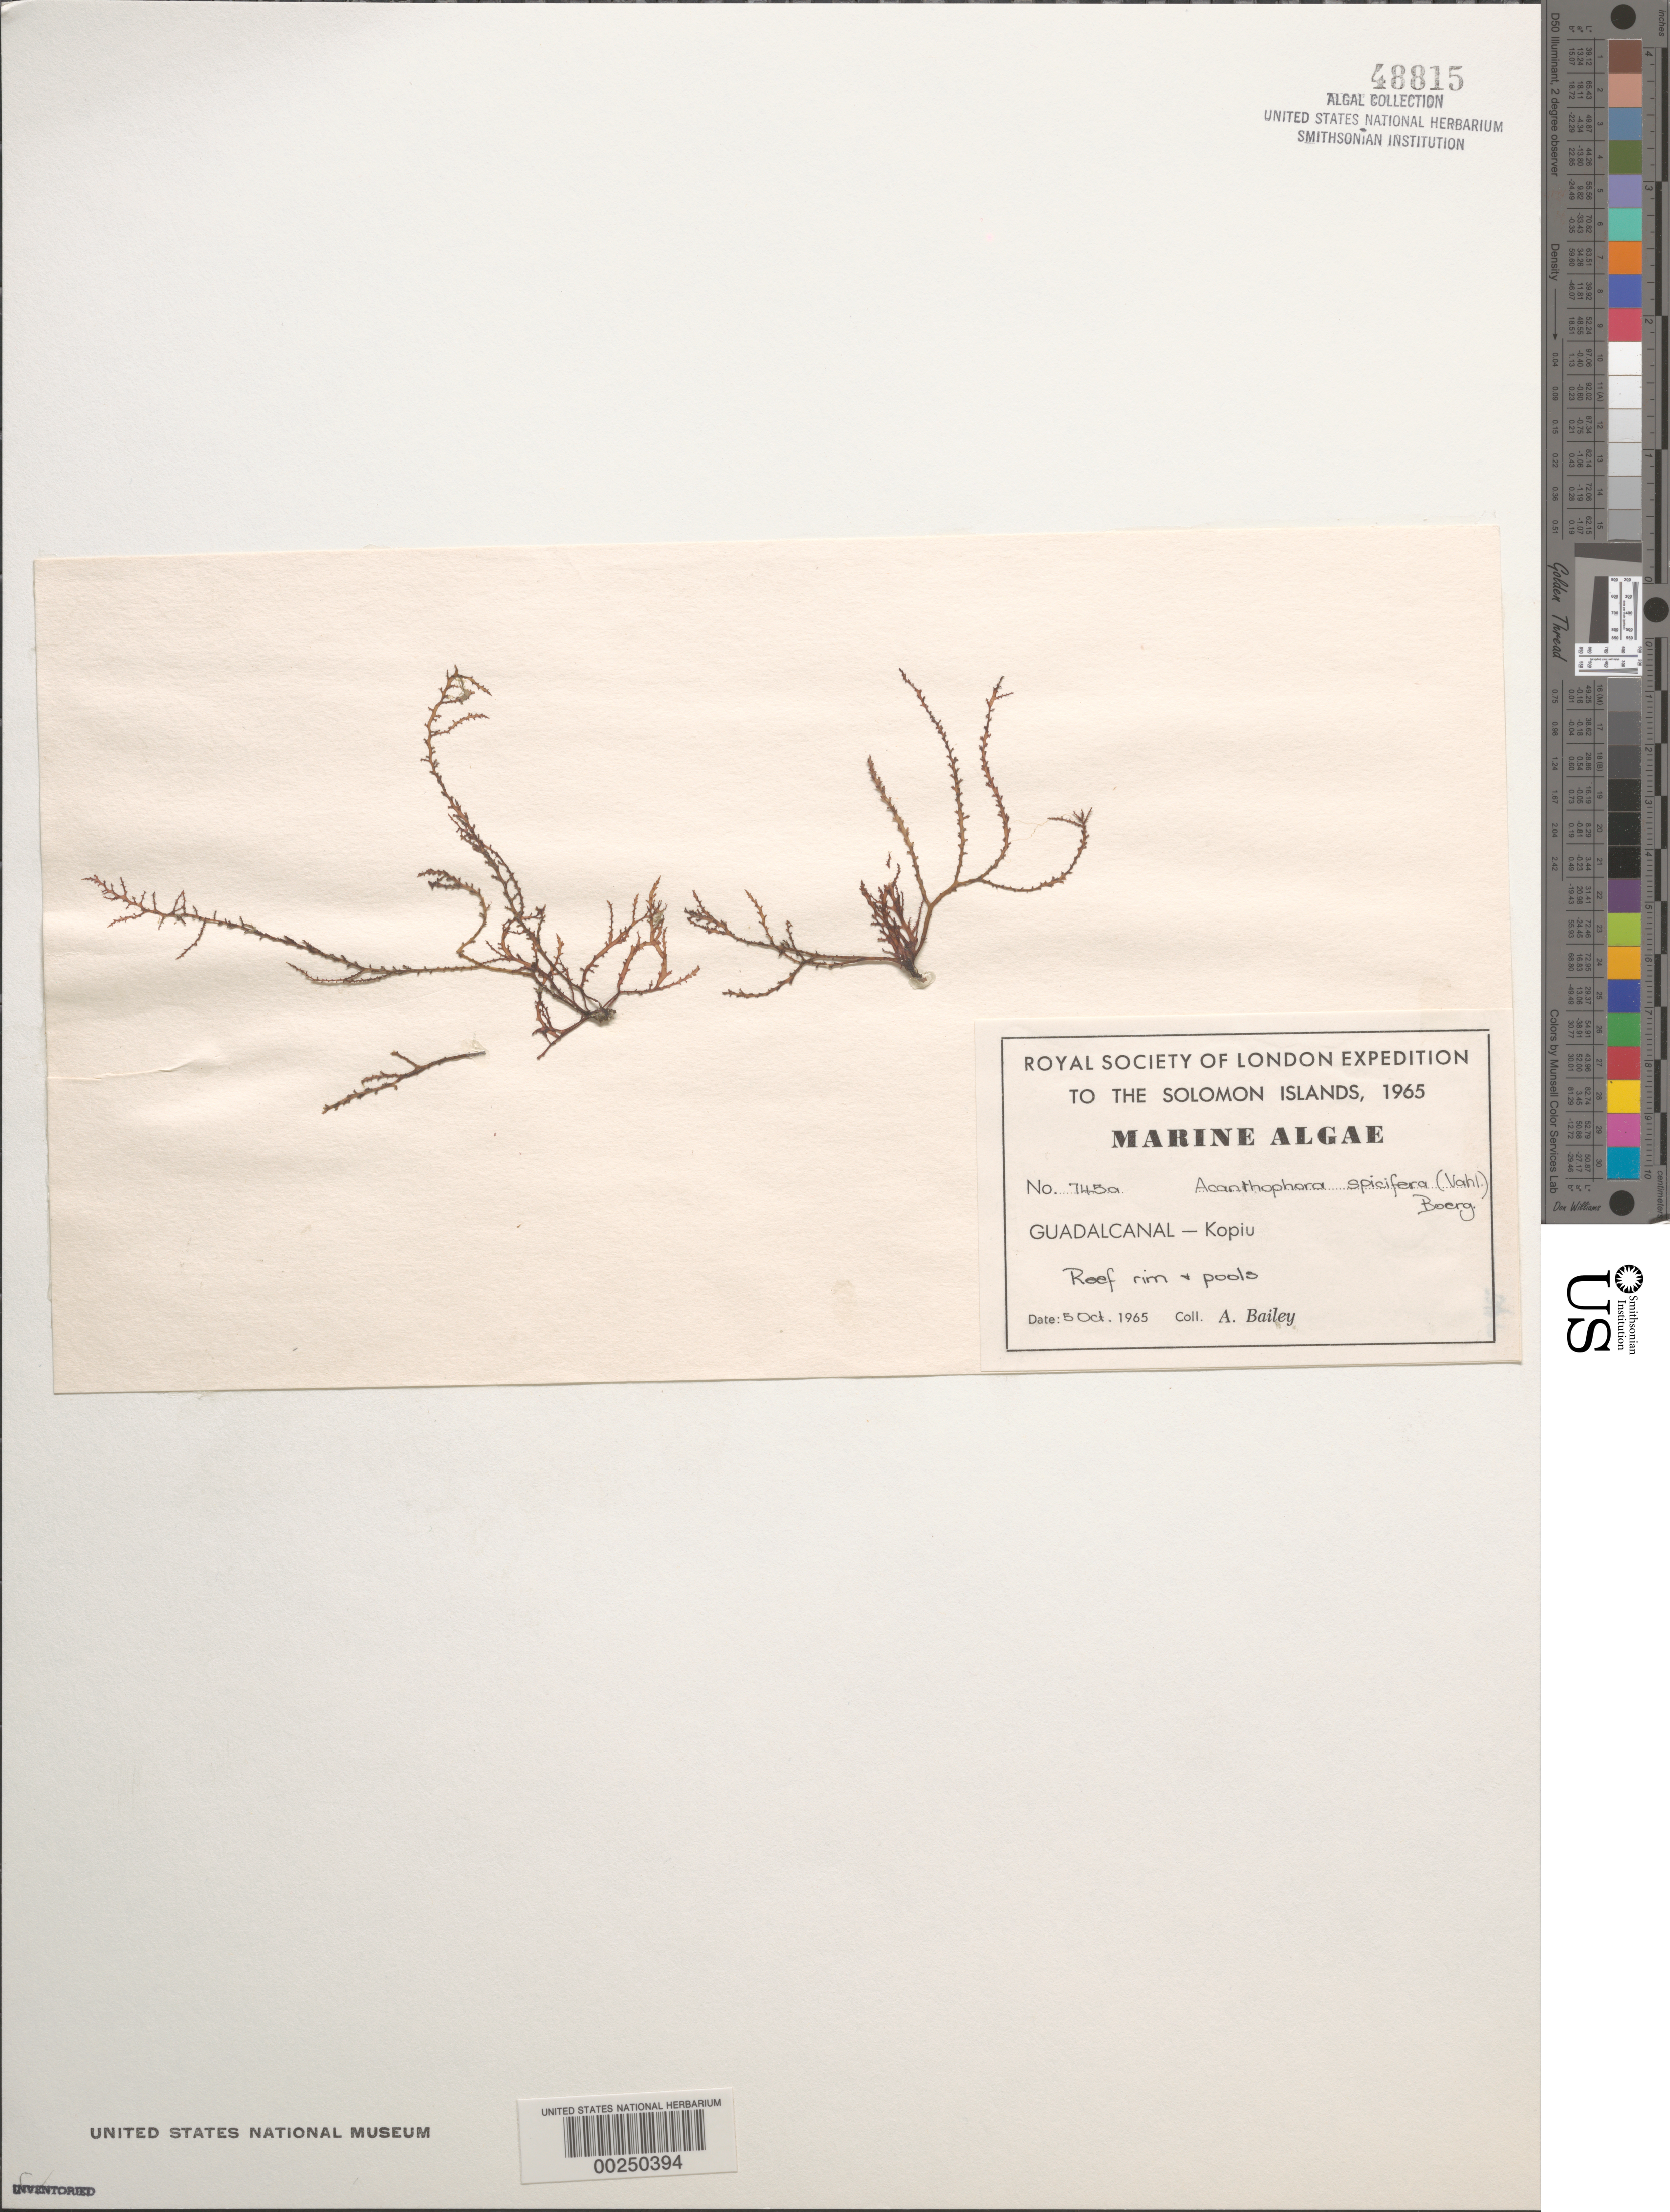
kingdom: Plantae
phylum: Rhodophyta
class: Florideophyceae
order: Ceramiales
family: Rhodomelaceae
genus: Acanthophora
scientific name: Acanthophora spicifera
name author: (Vahl) Børgesen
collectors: A. Bailey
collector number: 745a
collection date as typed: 05 Oct 1965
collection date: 1965-10-05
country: Solomon Islands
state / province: Guadalcanal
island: Guadalcanal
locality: Kopiu (town)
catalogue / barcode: US 48815